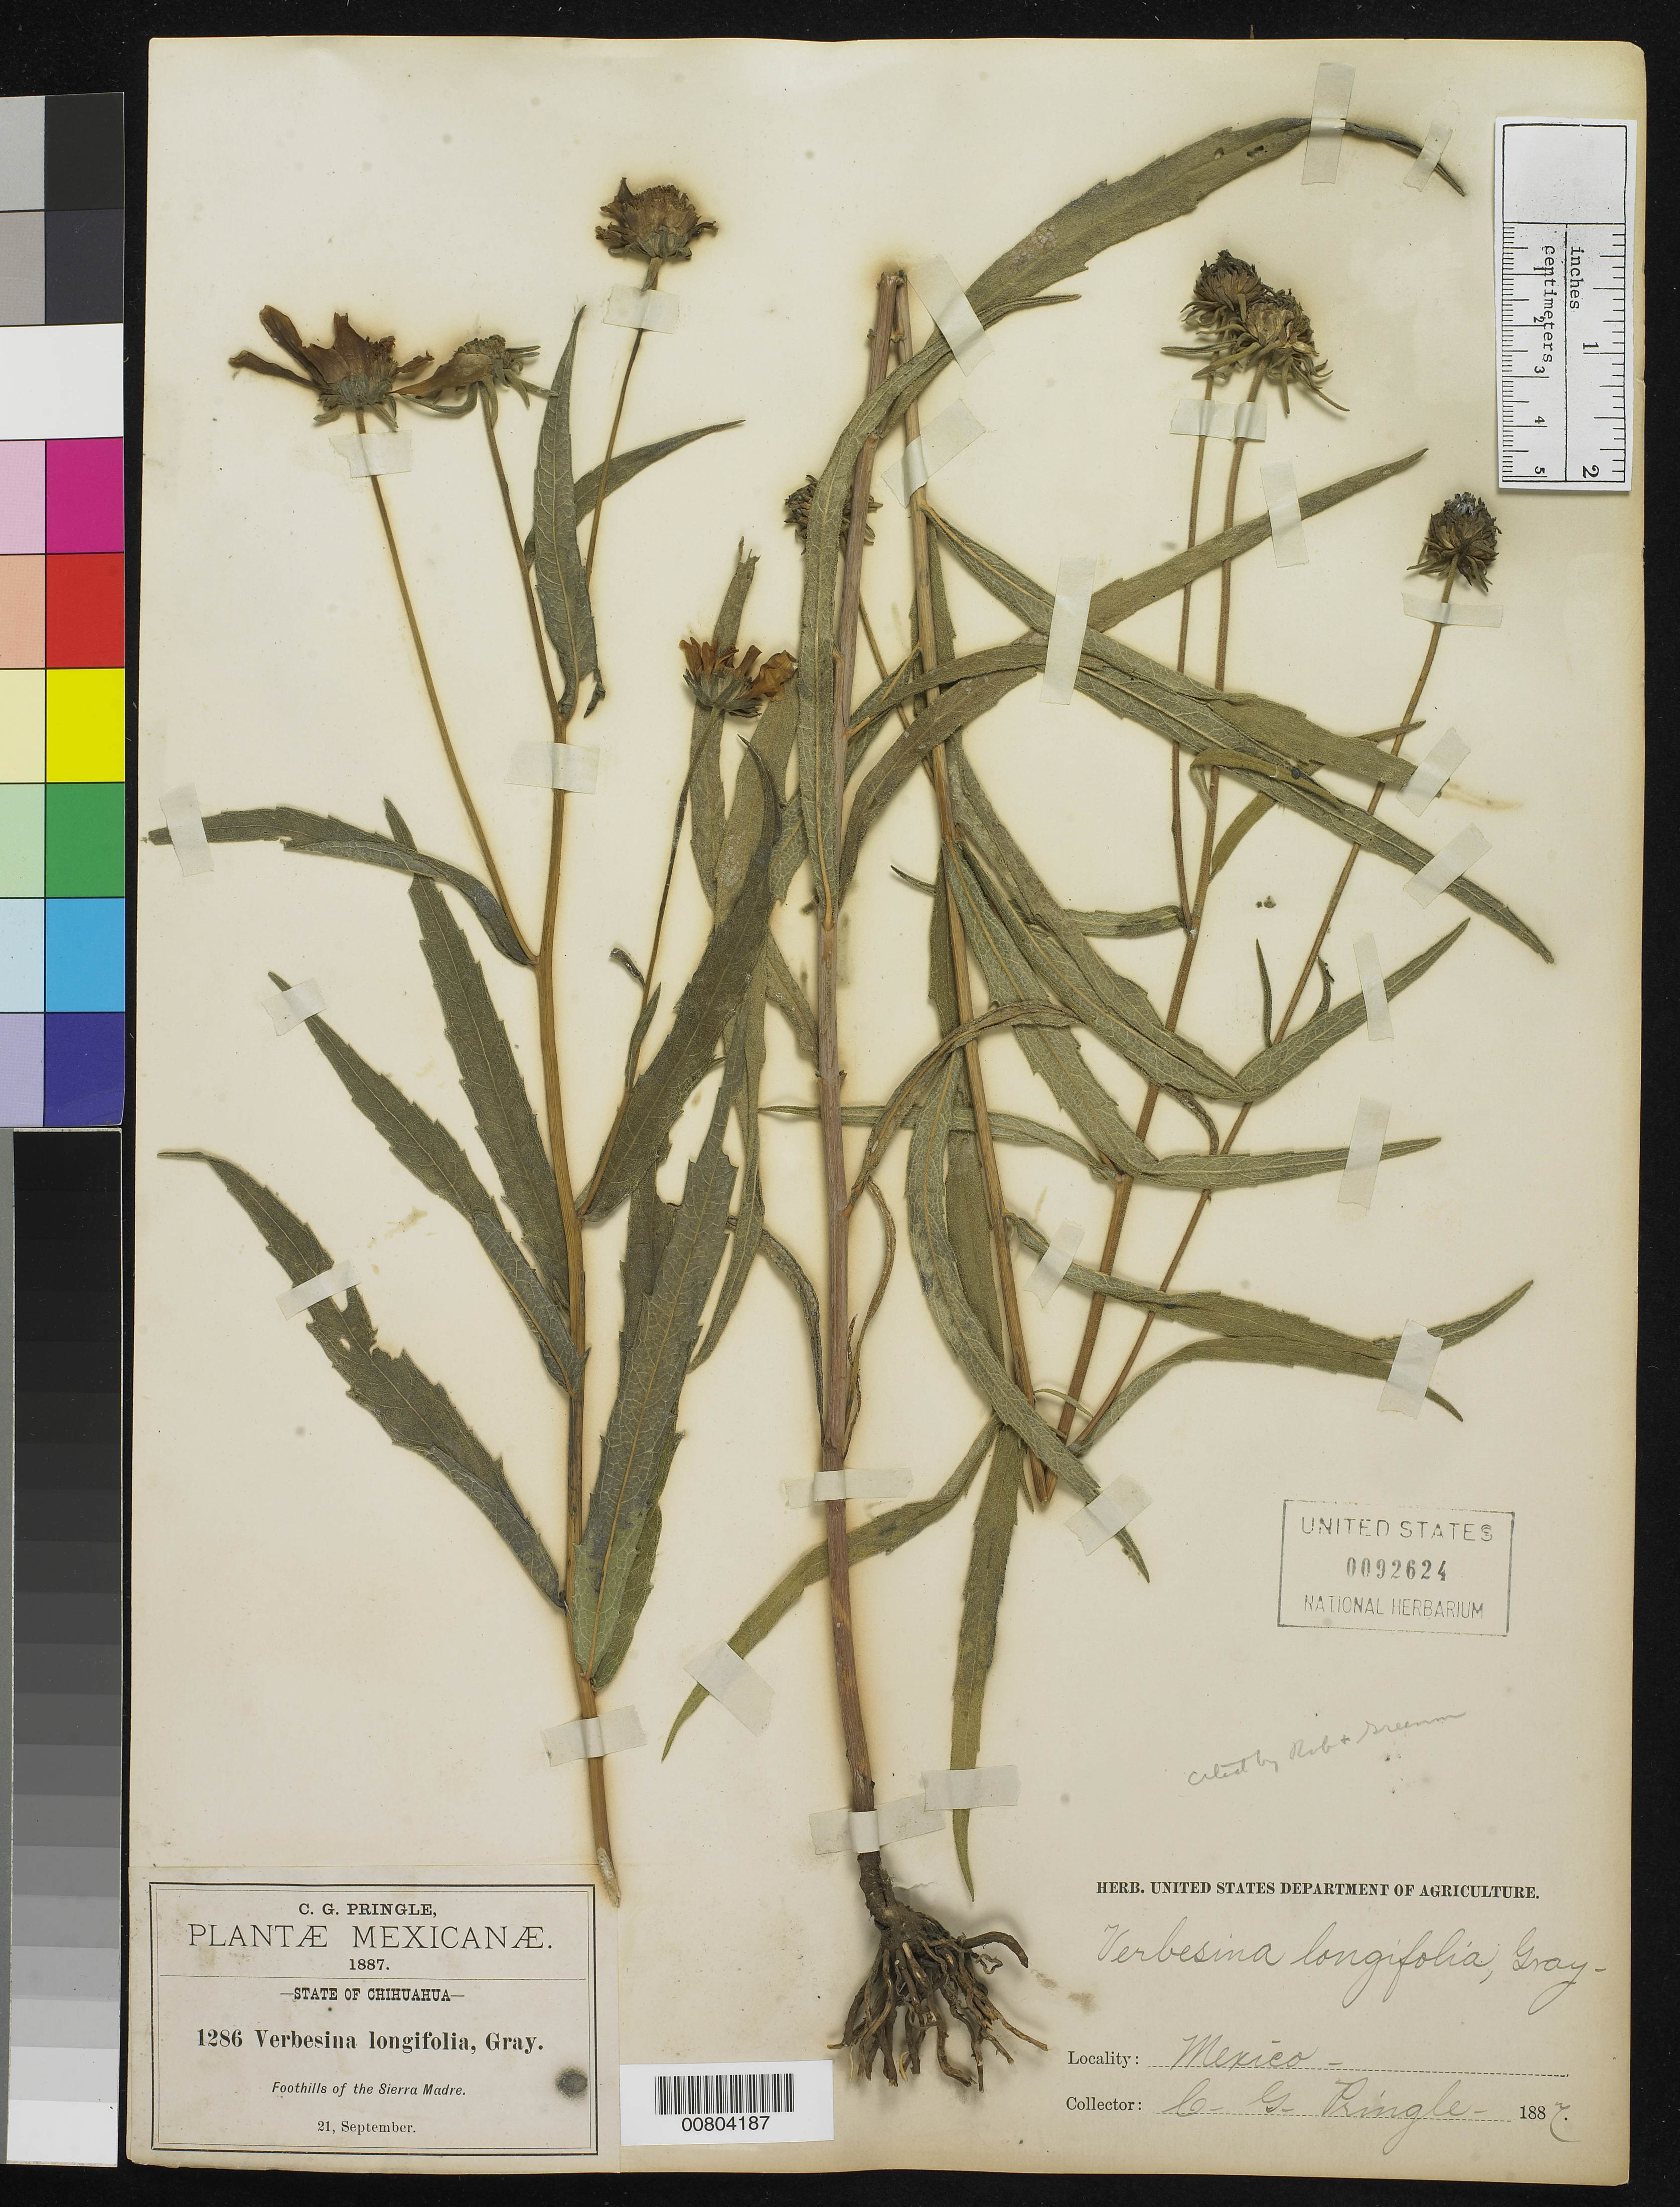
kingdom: Plantae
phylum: Tracheophyta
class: Magnoliopsida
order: Asterales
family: Asteraceae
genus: Verbesina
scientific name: Verbesina longifolia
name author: A. Gray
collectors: C. G. Pringle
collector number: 1286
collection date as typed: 21 Sep 1887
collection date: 1887-09-21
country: Mexico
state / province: Chihuahua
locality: Foothills of the Sierra Madre, Chihuahua.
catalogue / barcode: US 92624